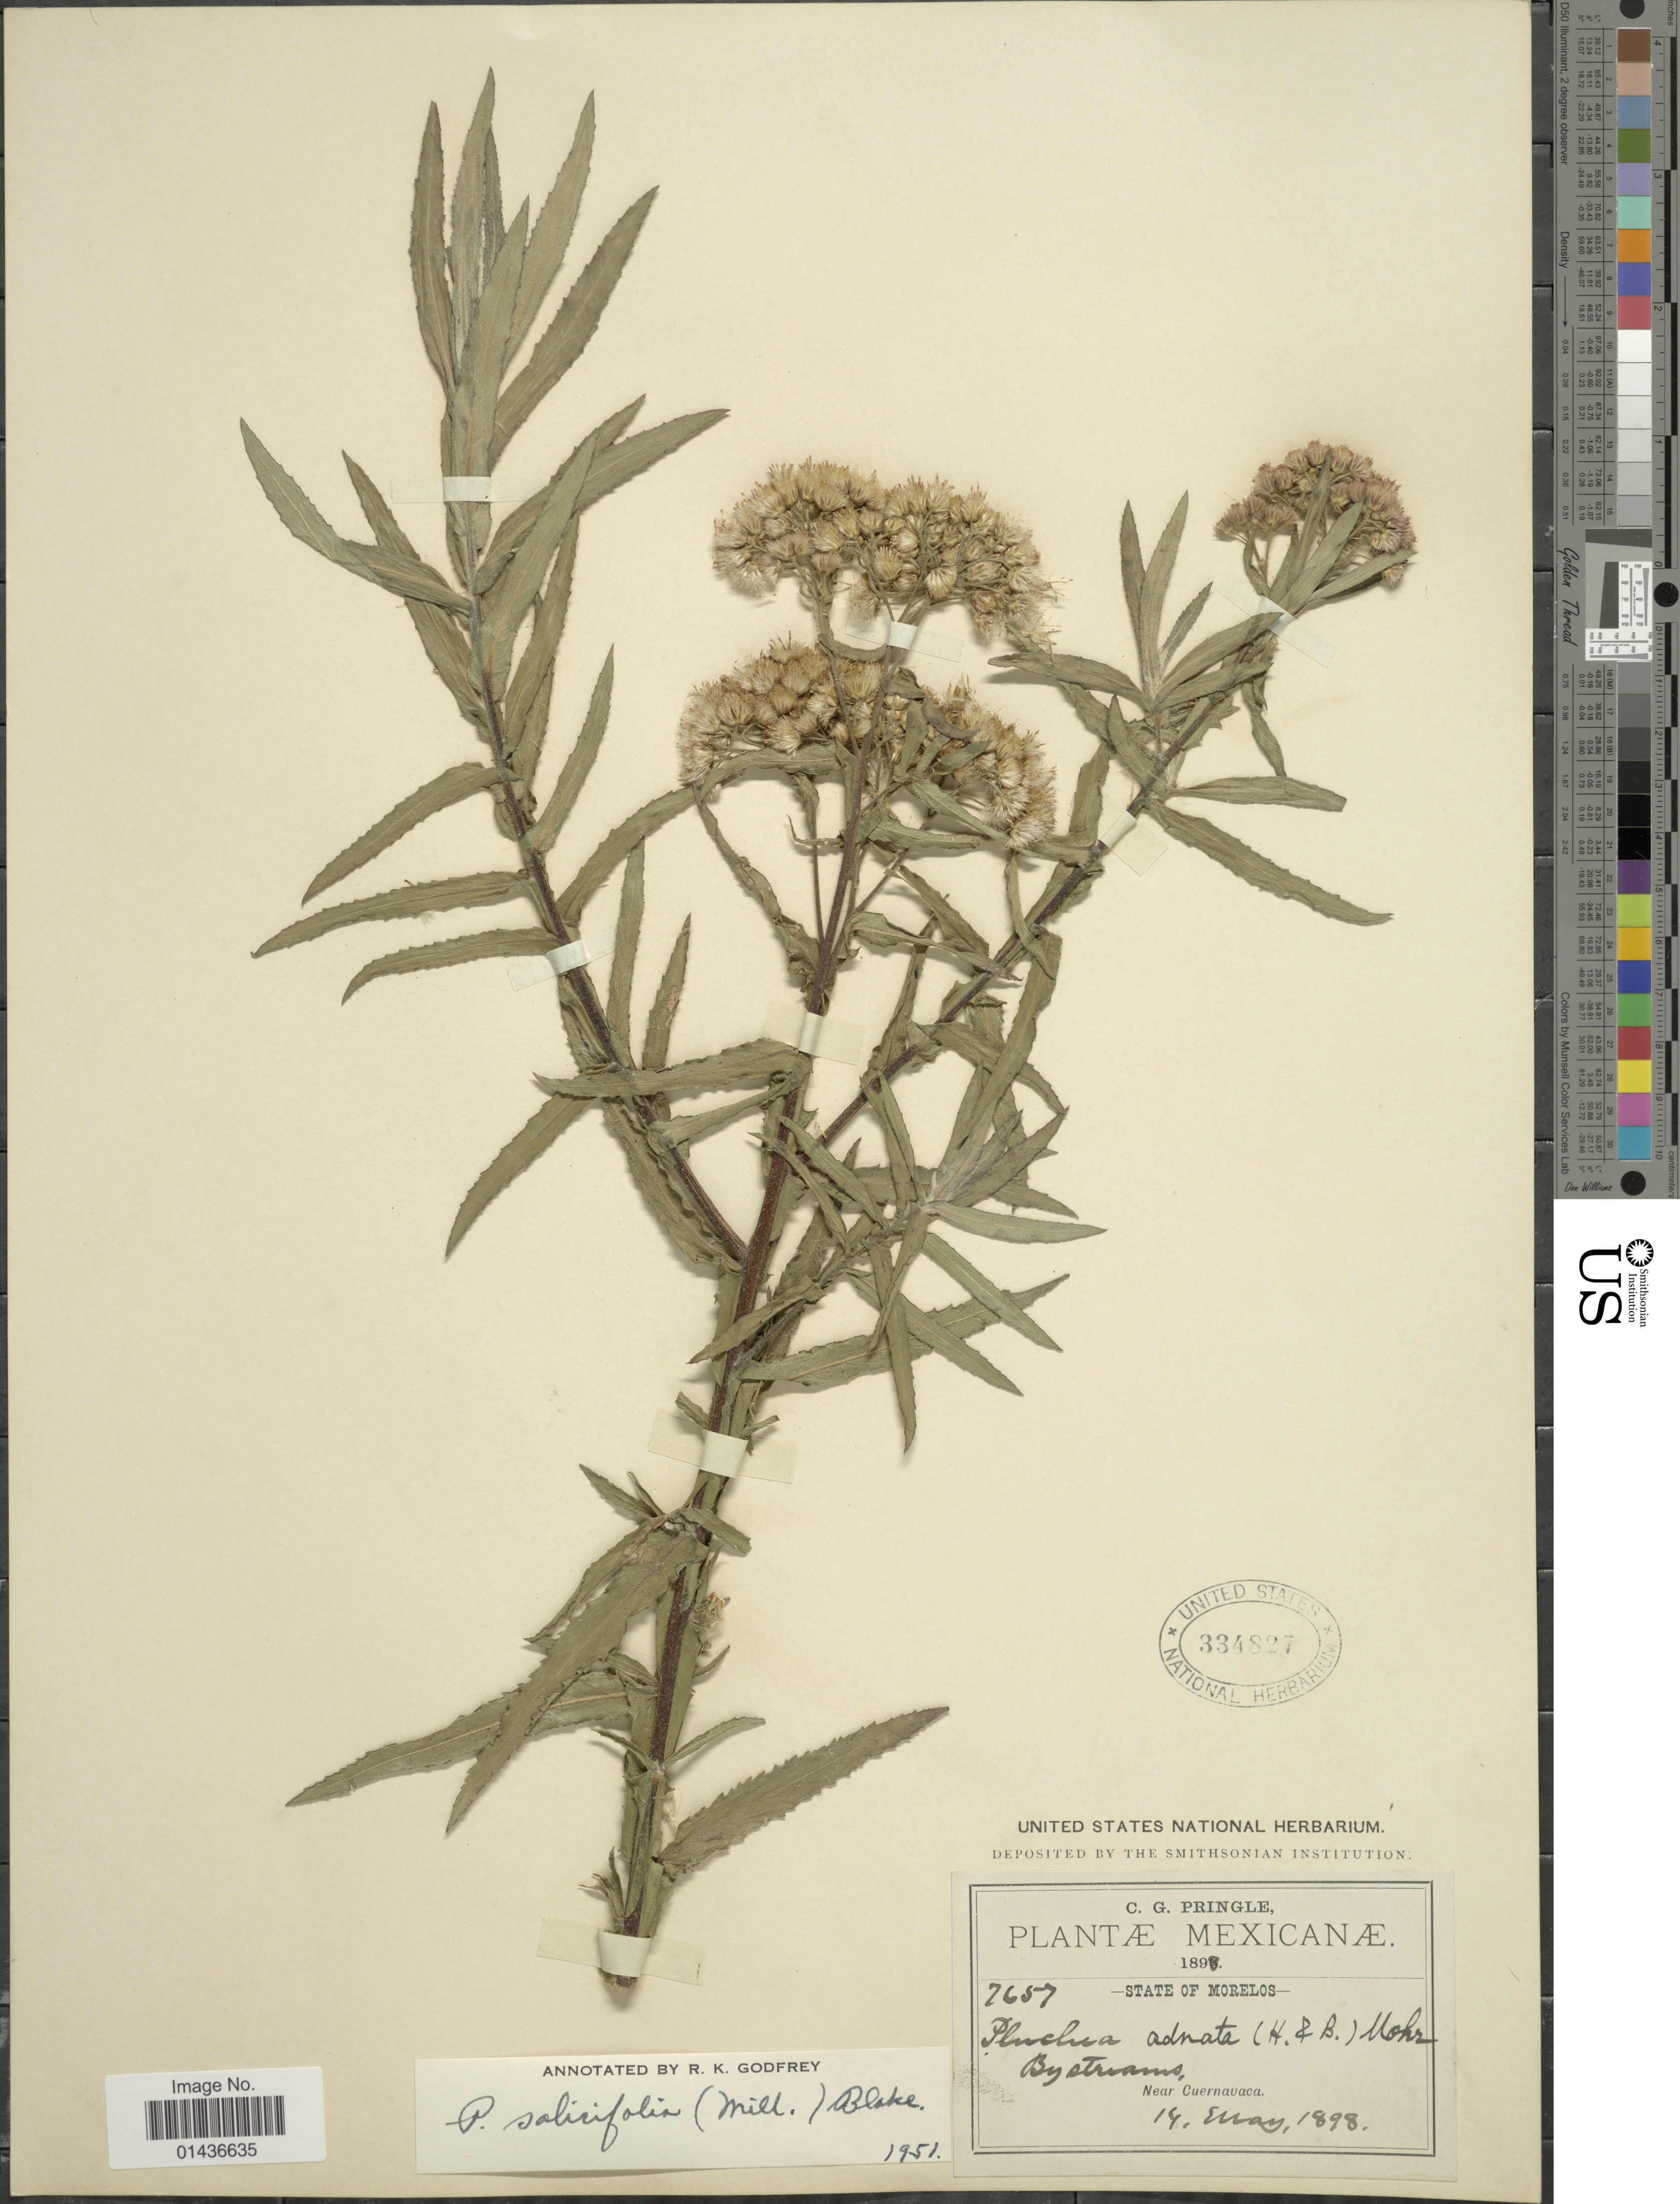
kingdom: Plantae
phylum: Tracheophyta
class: Magnoliopsida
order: Asterales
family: Asteraceae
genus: Pluchea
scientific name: Pluchea salicifolia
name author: (Mill.) S.F. Blake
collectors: C. G. Pringle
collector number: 7657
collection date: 1898-05-14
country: Mexico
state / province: Morelos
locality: Near Cuernavaca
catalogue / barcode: US 334827